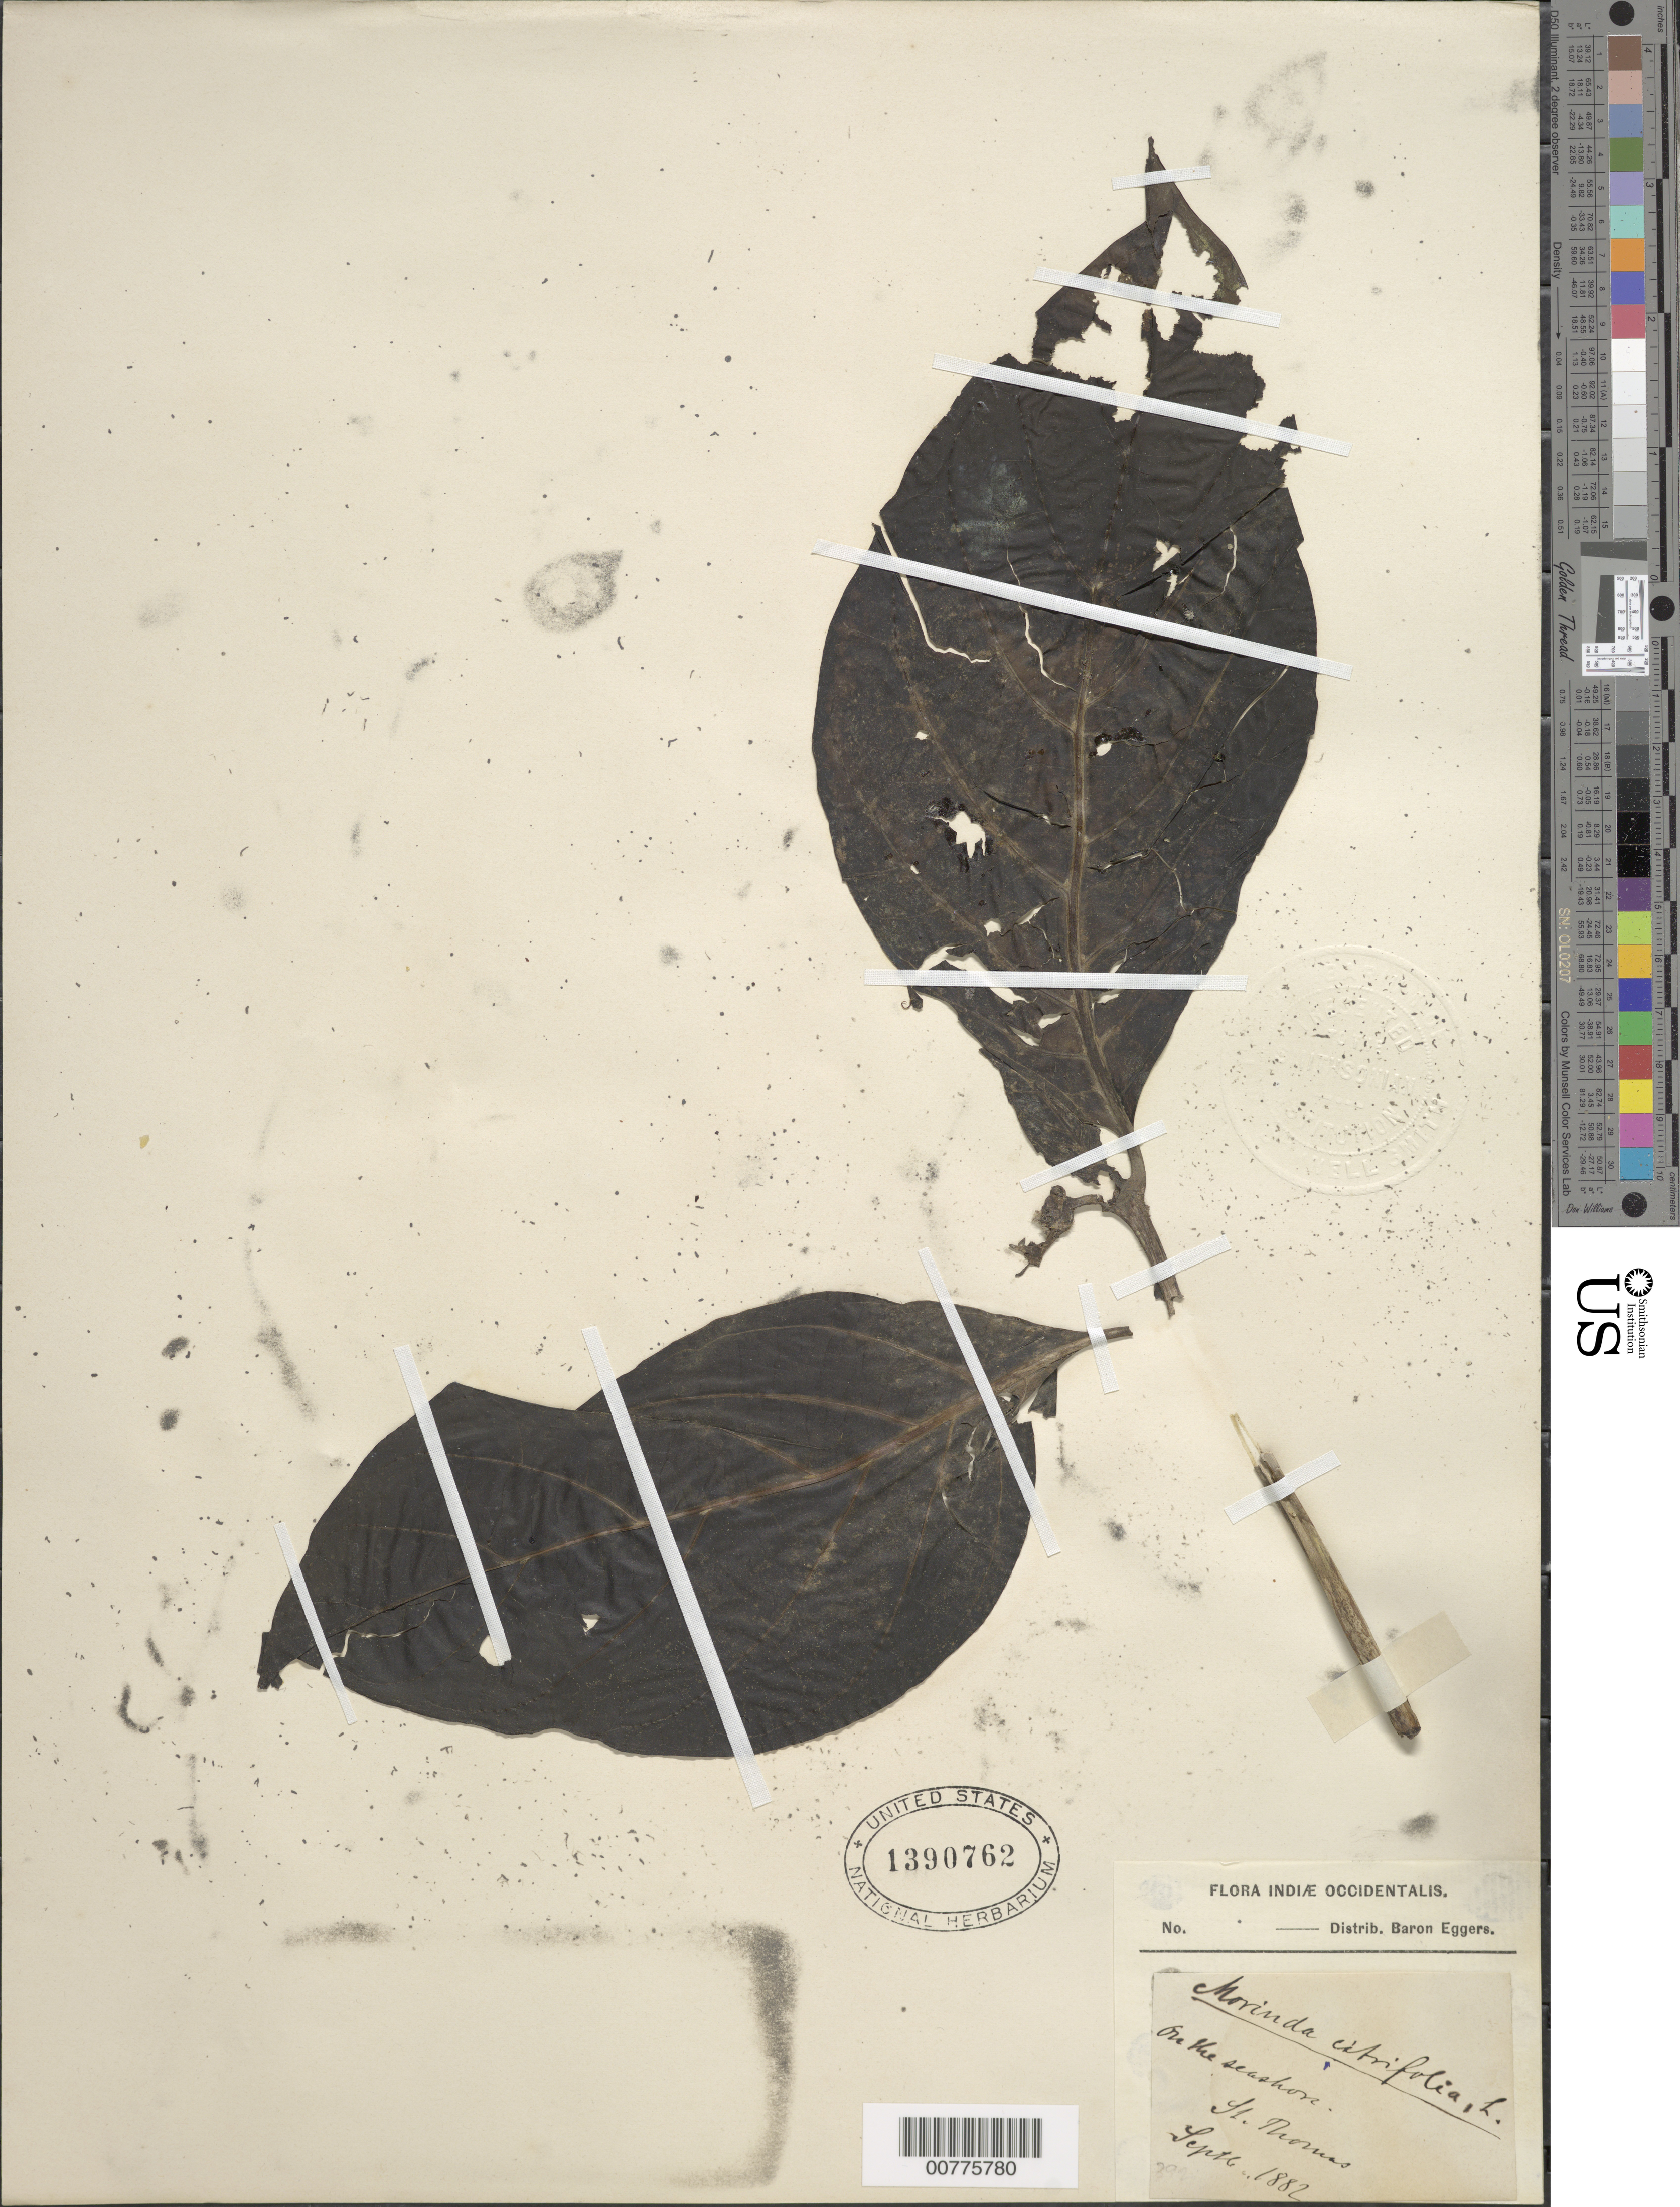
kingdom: Plantae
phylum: Tracheophyta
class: Magnoliopsida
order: Gentianales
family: Rubiaceae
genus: Morinda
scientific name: Morinda citrifolia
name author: L.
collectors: H. F. A. von Eggers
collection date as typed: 06 Sep 1882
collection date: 1882-09-06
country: U.S. Virgin Islands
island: St. Thomas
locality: On the seashore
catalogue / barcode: US 1390762